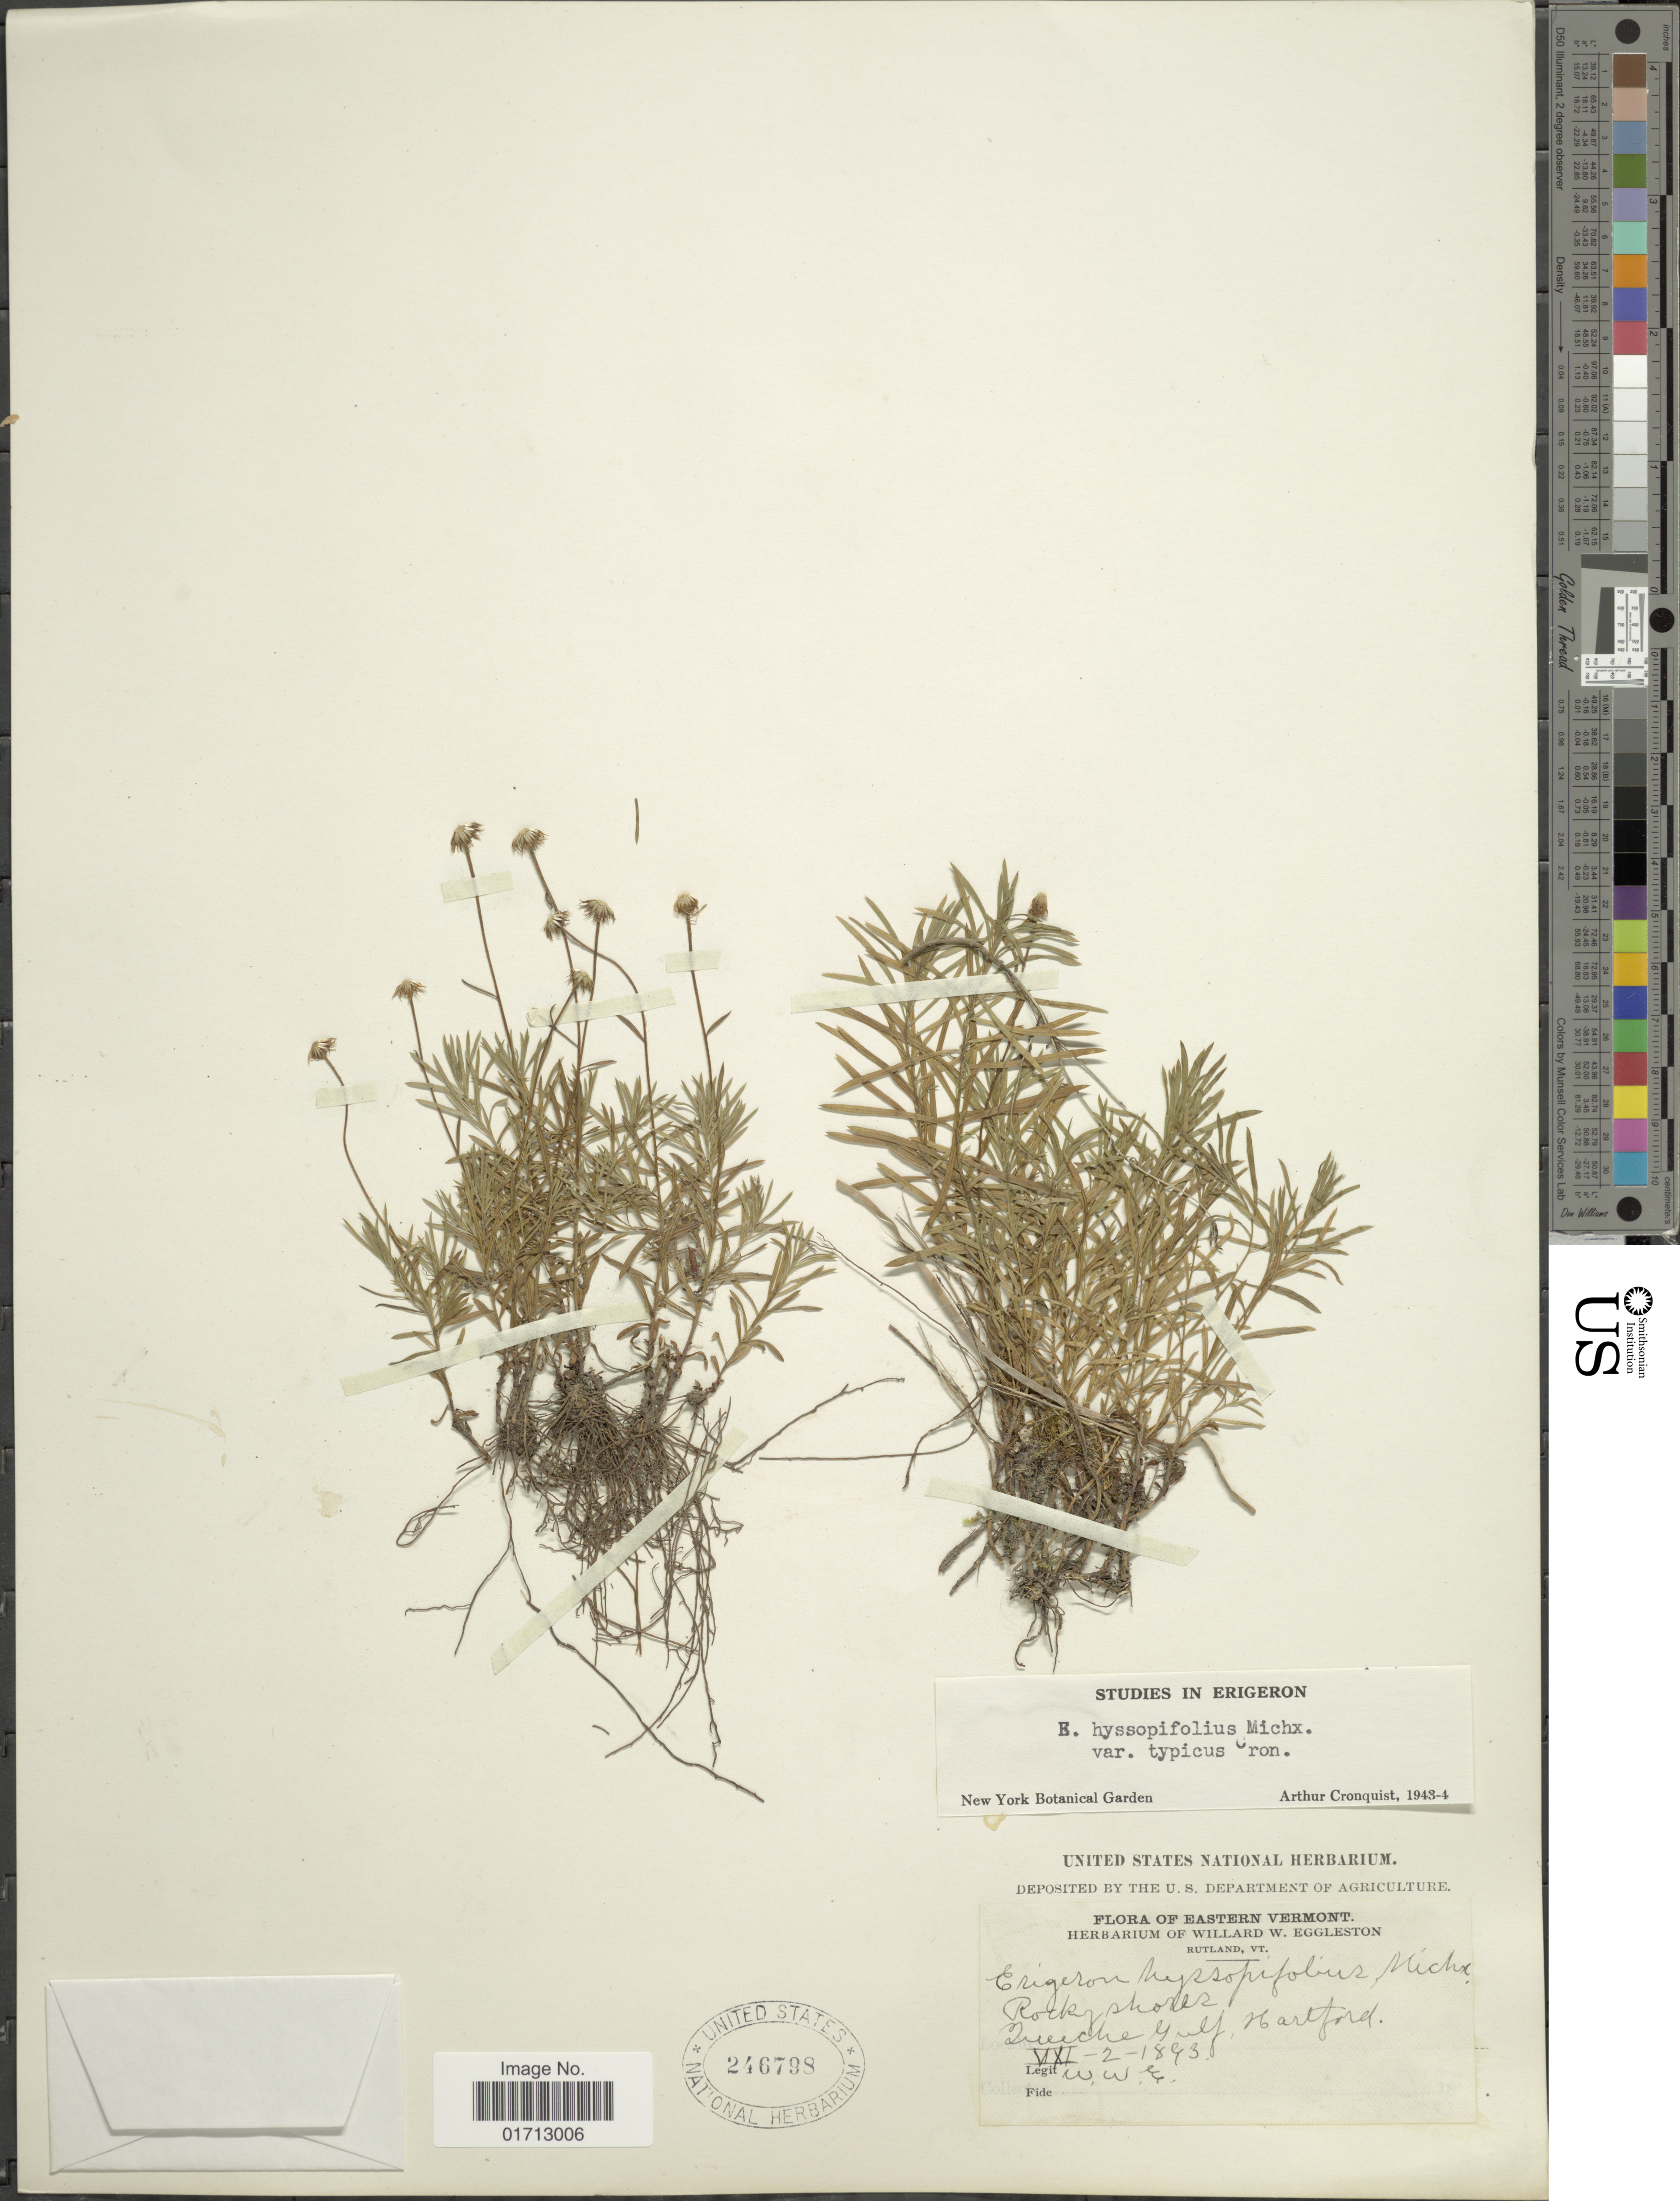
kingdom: Plantae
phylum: Tracheophyta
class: Magnoliopsida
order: Asterales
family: Asteraceae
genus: Erigeron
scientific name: Erigeron hyssopifolius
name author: Michx.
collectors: W. W. Eggleston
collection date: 1893-07-02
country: United States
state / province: Vermont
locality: Eastern Vermont, Rutland, Queeche Gulf, Hartford.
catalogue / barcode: US 246798